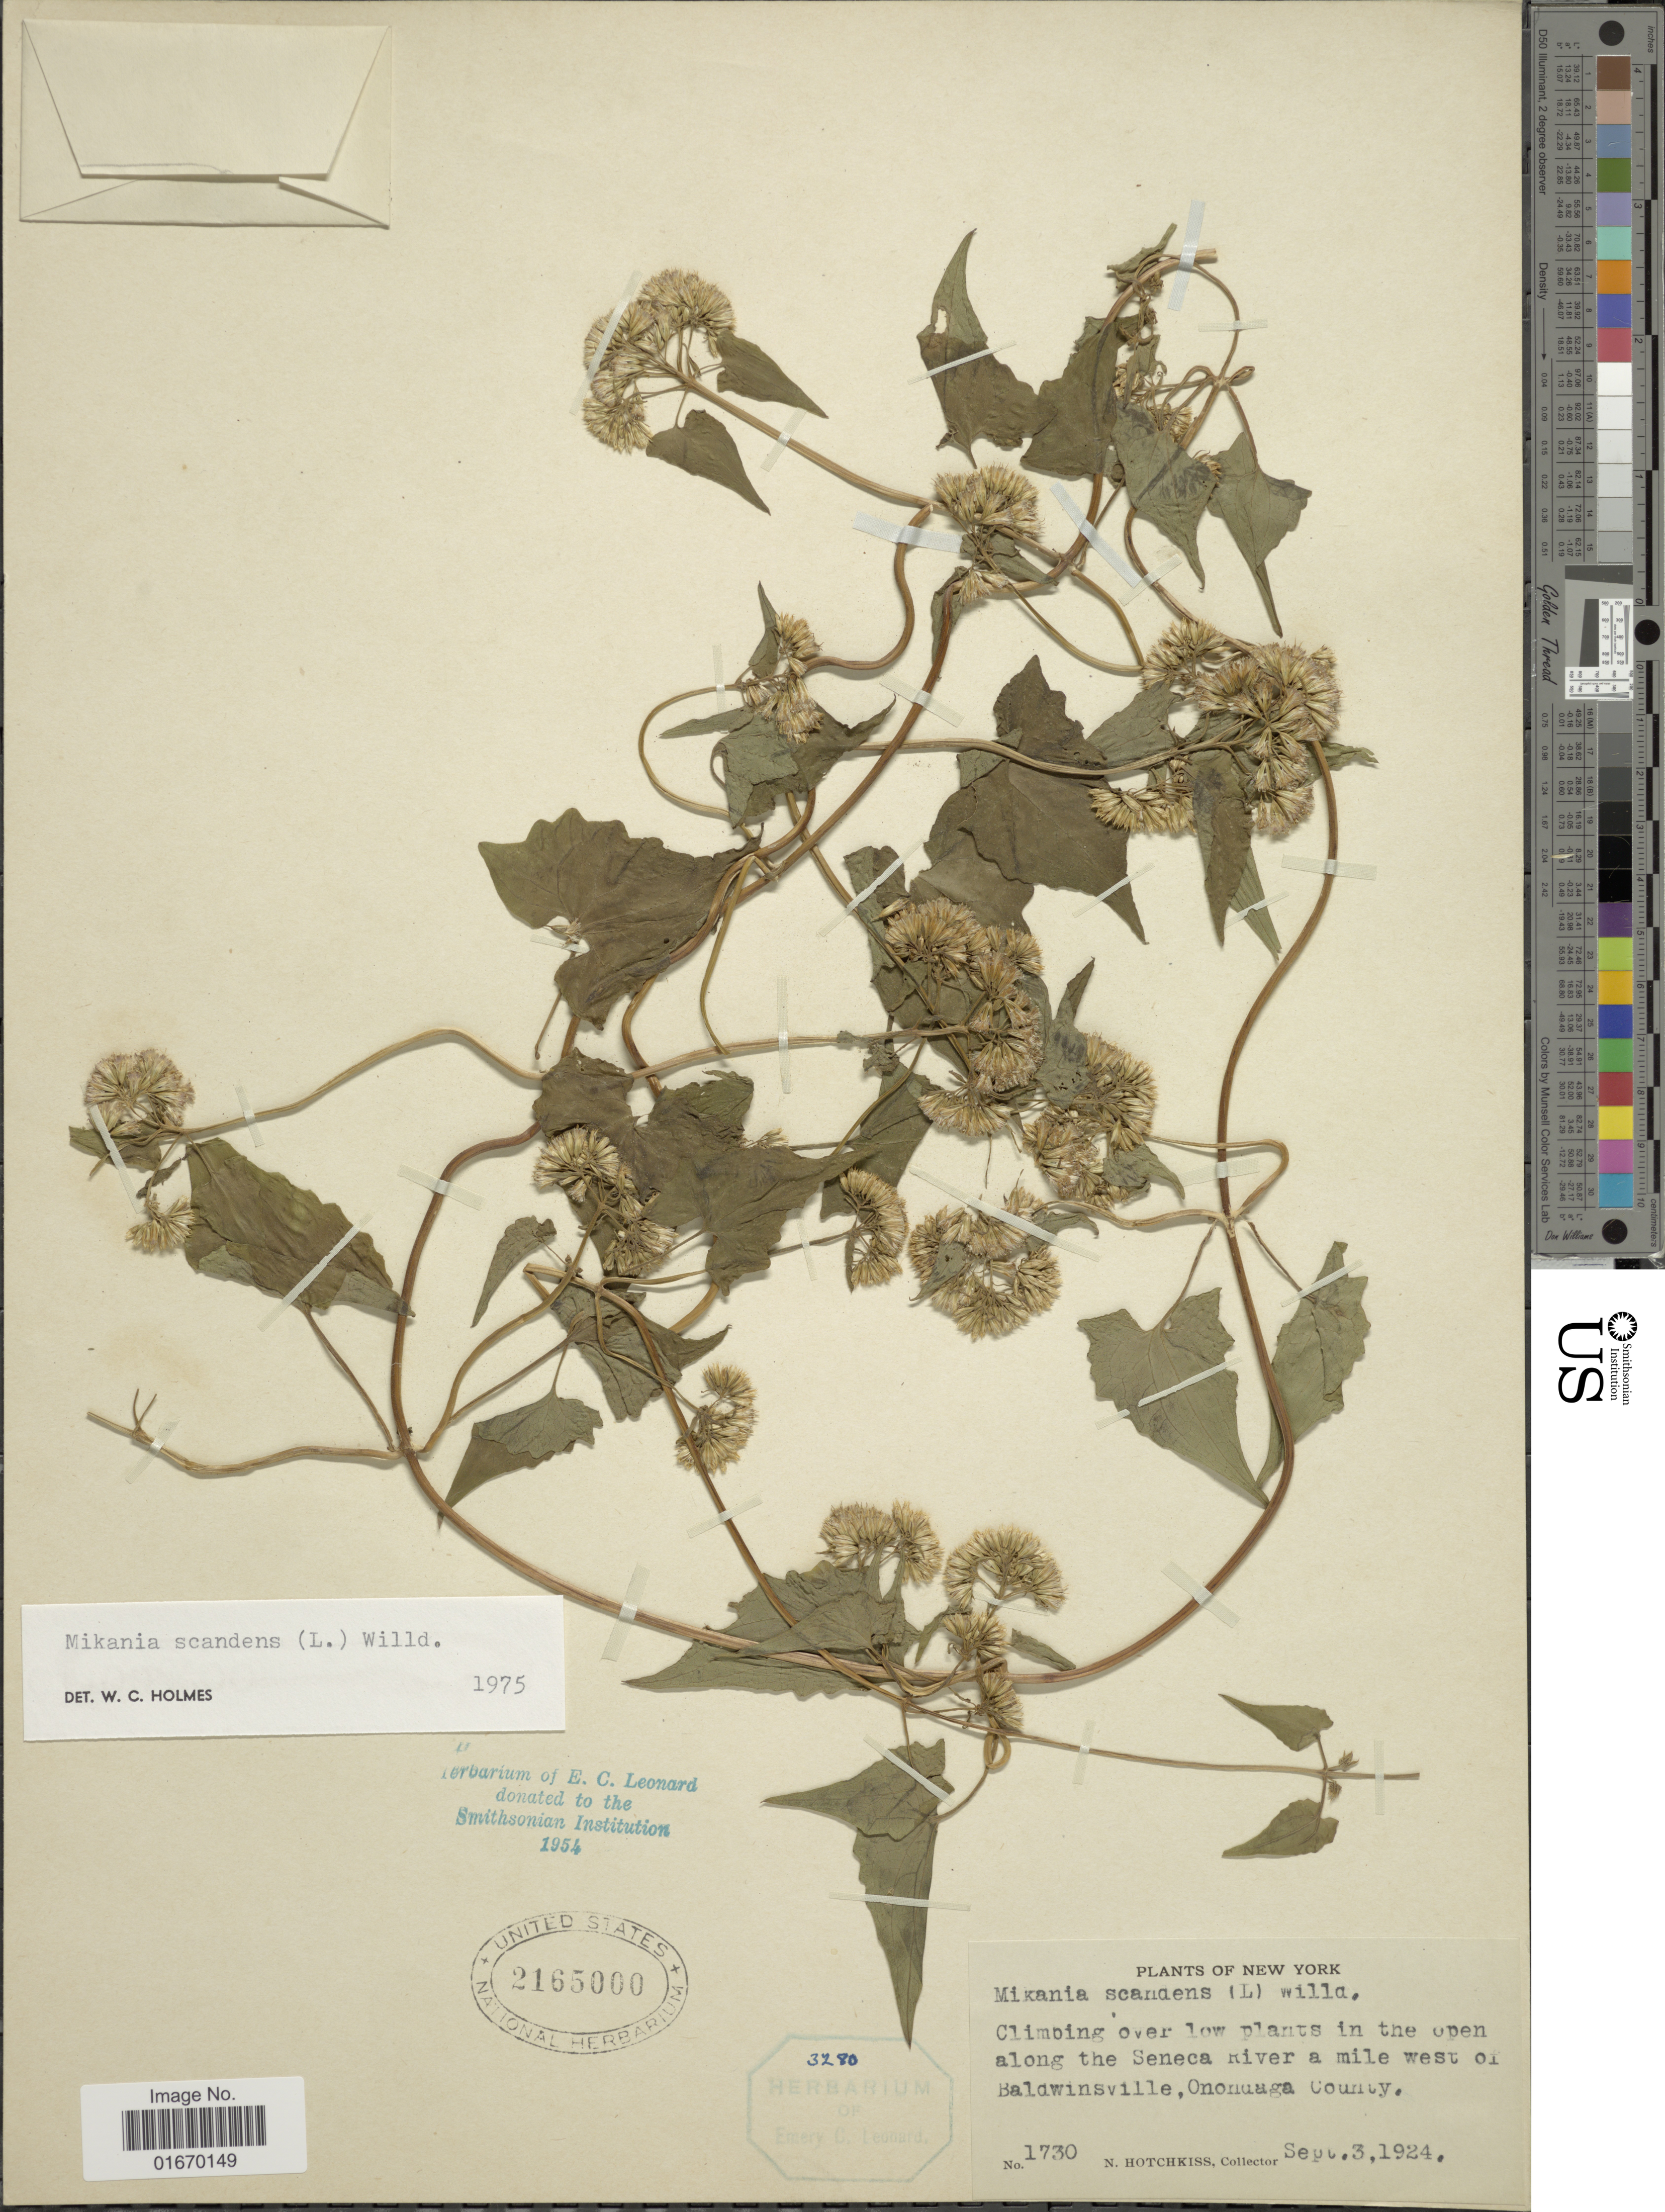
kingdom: Plantae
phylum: Tracheophyta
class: Magnoliopsida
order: Asterales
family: Asteraceae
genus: Mikania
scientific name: Mikania scandens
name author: (L.) Willd.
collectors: N. Hotchkiss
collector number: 1730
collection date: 1924-09-03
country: United States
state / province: New York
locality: Along the Seneca River a mile west of Baldwinsville, Onondaga County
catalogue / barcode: US 2165000